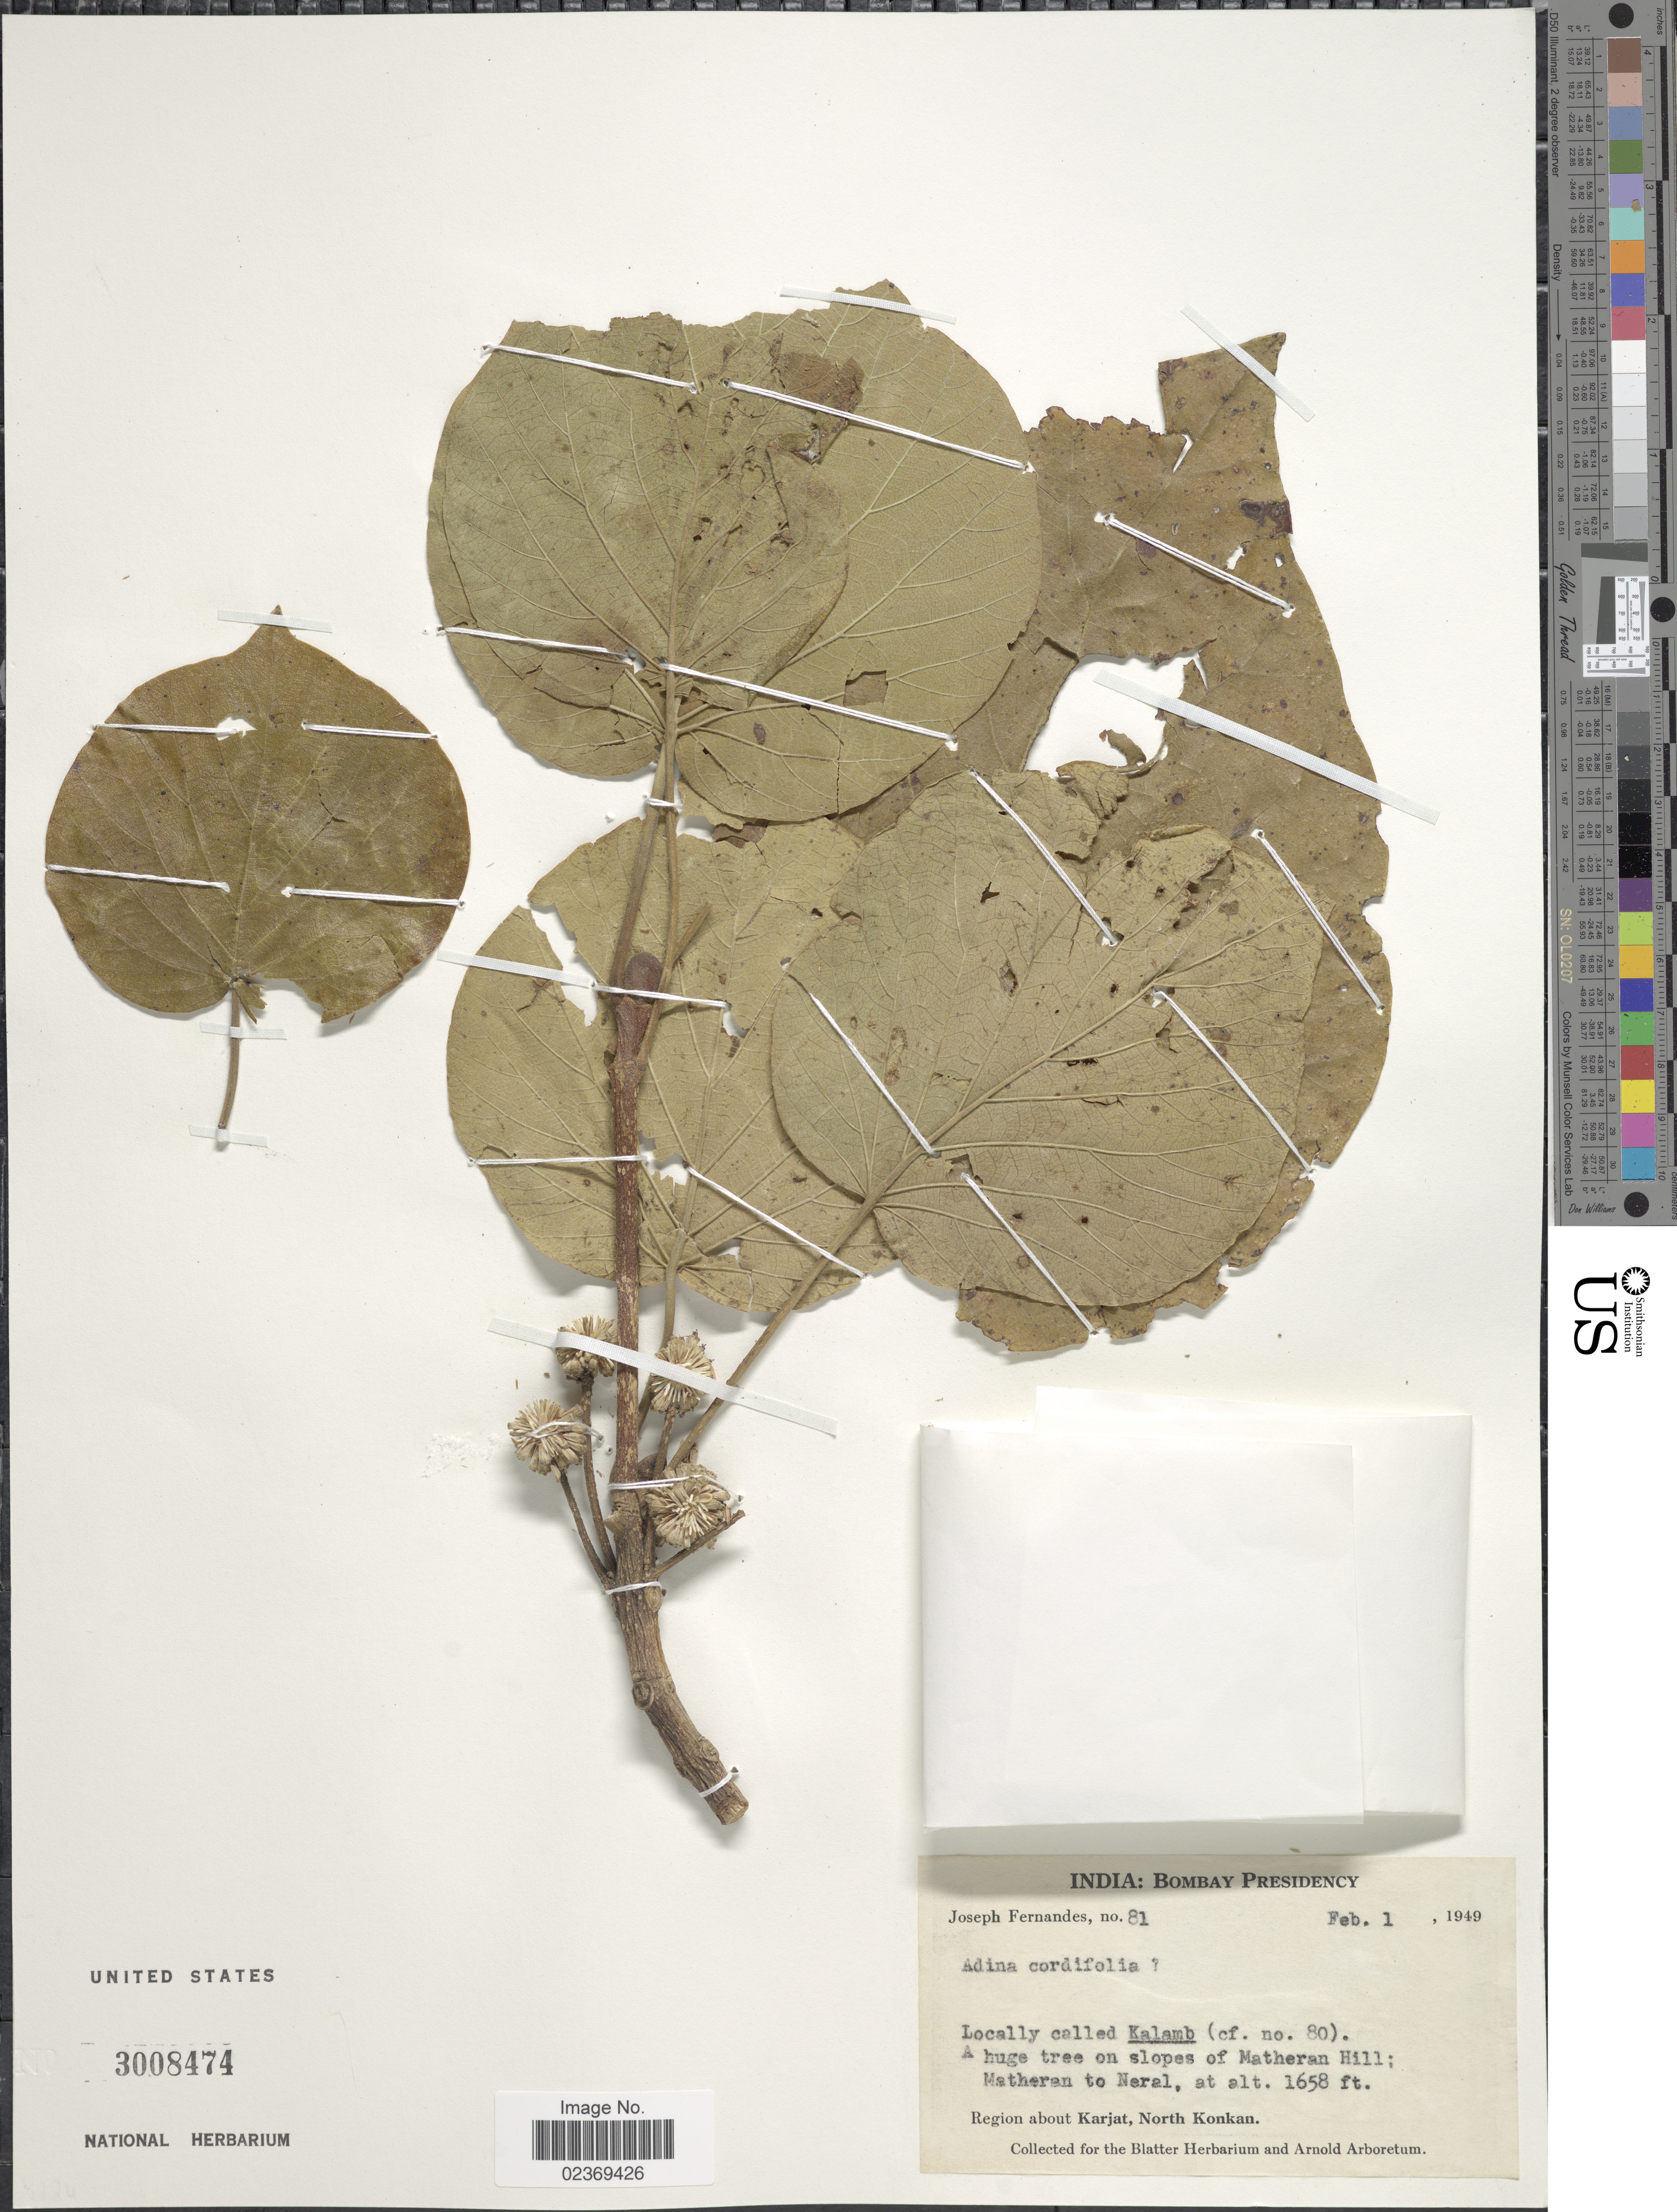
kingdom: Plantae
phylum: Tracheophyta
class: Magnoliopsida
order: Gentianales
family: Rubiaceae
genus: Adina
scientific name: Adina cordifolia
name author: (Roxb.) Hook. f. & Benth.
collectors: J. Fernandes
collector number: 81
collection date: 1949-02-01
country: India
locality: Bombay Presidency, Region about Karjat, North Konkan, on slopes of Matheran Hill; Matheran to Neral.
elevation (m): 505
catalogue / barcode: US 3008474